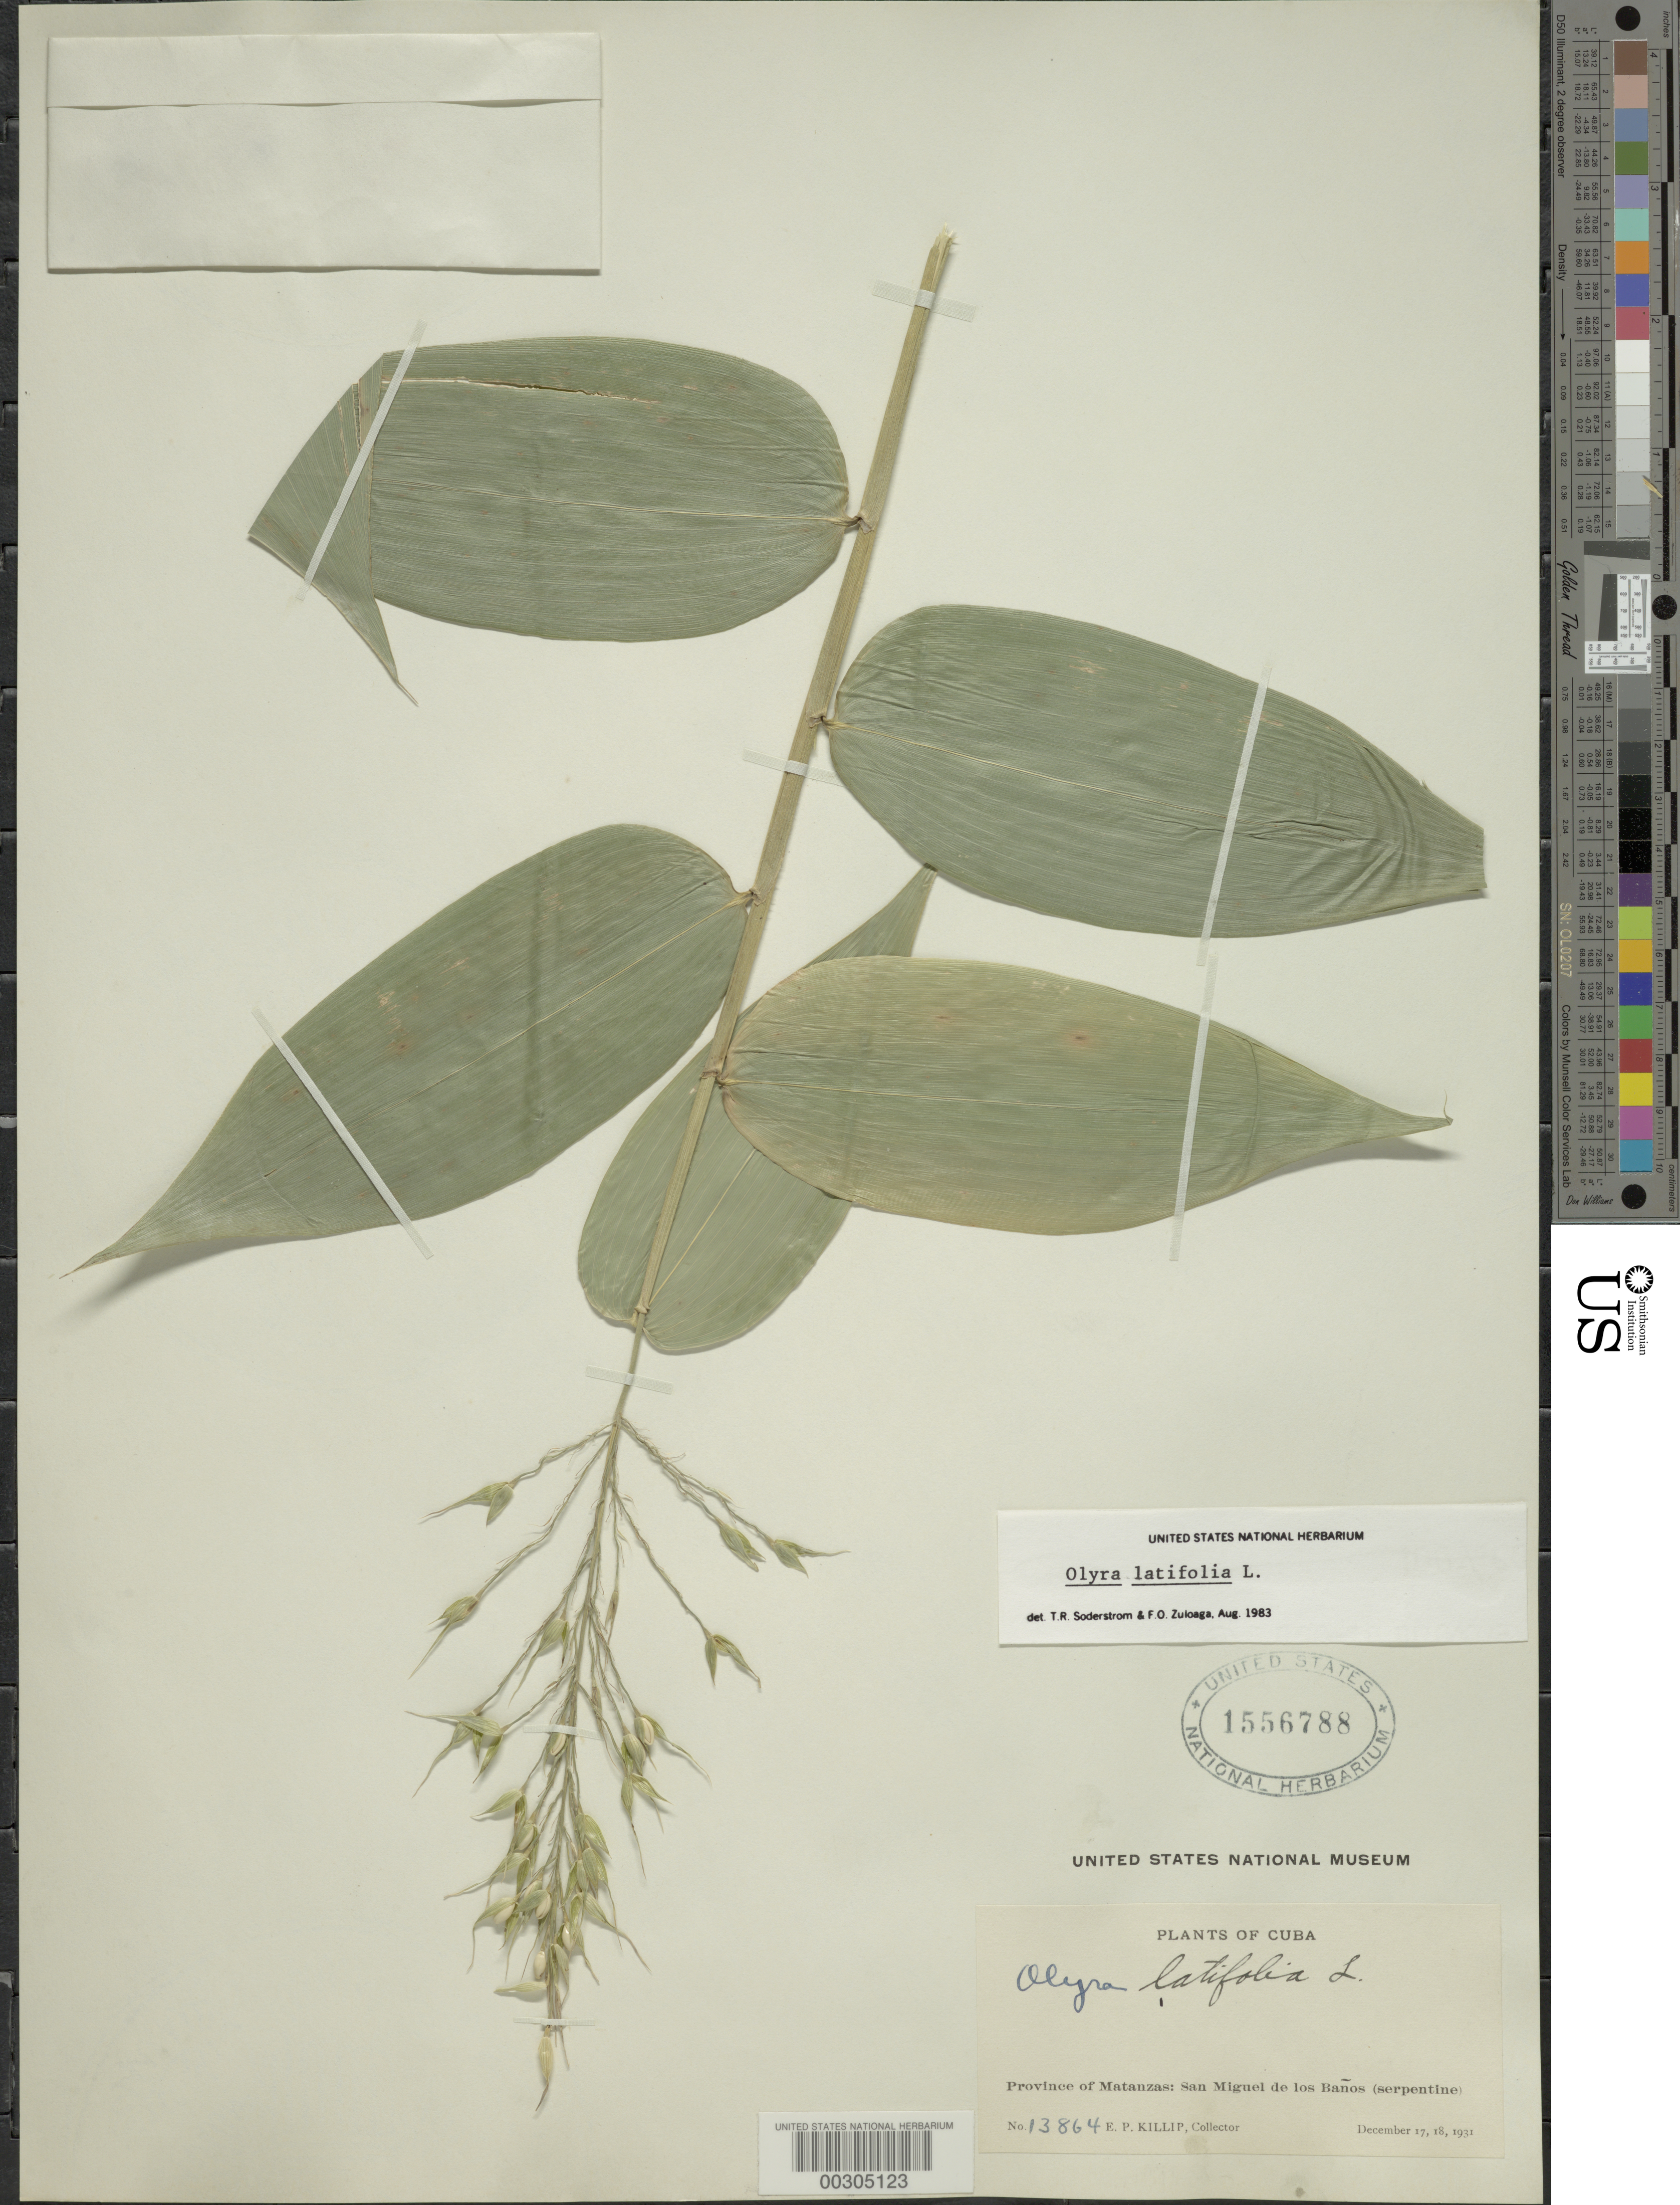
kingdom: Plantae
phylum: Tracheophyta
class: Liliopsida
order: Poales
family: Poaceae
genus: Olyra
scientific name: Olyra latifolia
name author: L.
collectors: E. P. Killip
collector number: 13864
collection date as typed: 17 Dec 1931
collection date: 1931-12-17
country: Cuba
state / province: Matanzas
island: Greater Antilles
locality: San miguel de los banos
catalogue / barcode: US 1556788